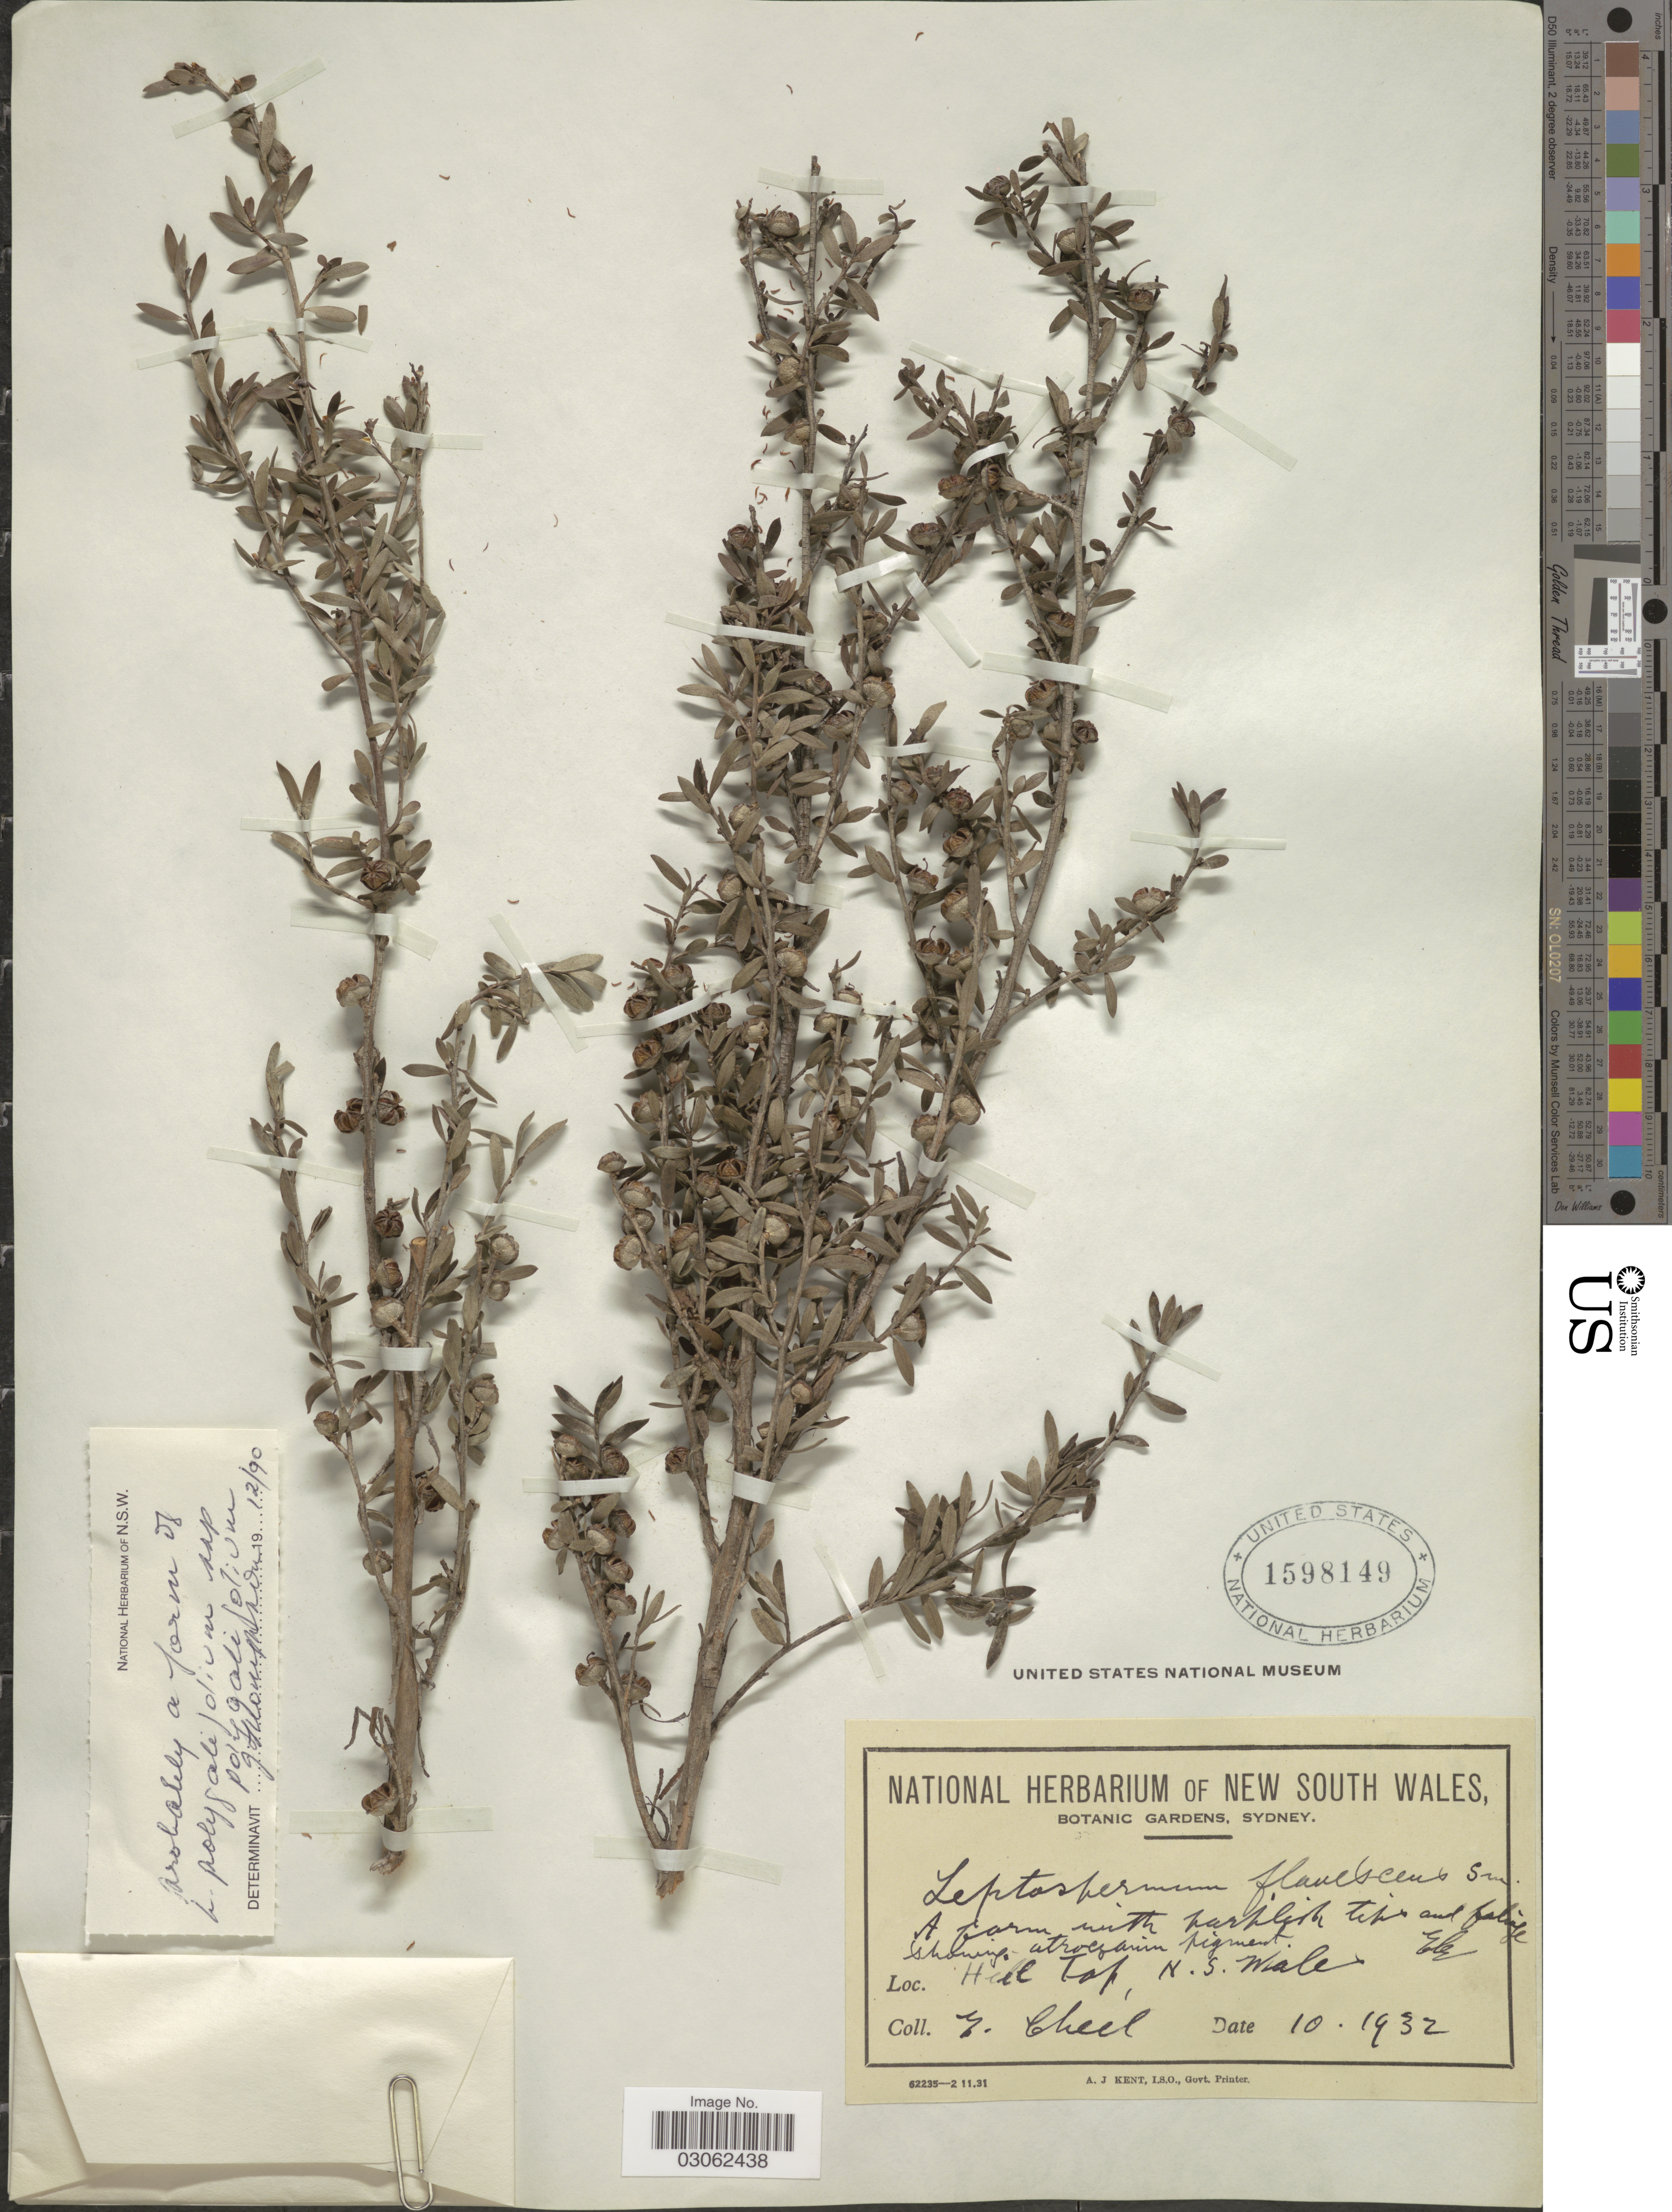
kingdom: Plantae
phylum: Tracheophyta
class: Magnoliopsida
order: Myrtales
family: Myrtaceae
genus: Leptospermum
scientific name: Leptospermum polygalifolium subsp. polygalifolium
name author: Salisb.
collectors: E. Cheel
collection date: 1932-10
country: Australia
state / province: New South Wales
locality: Hill Top, N. S. Wales.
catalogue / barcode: US 1598149